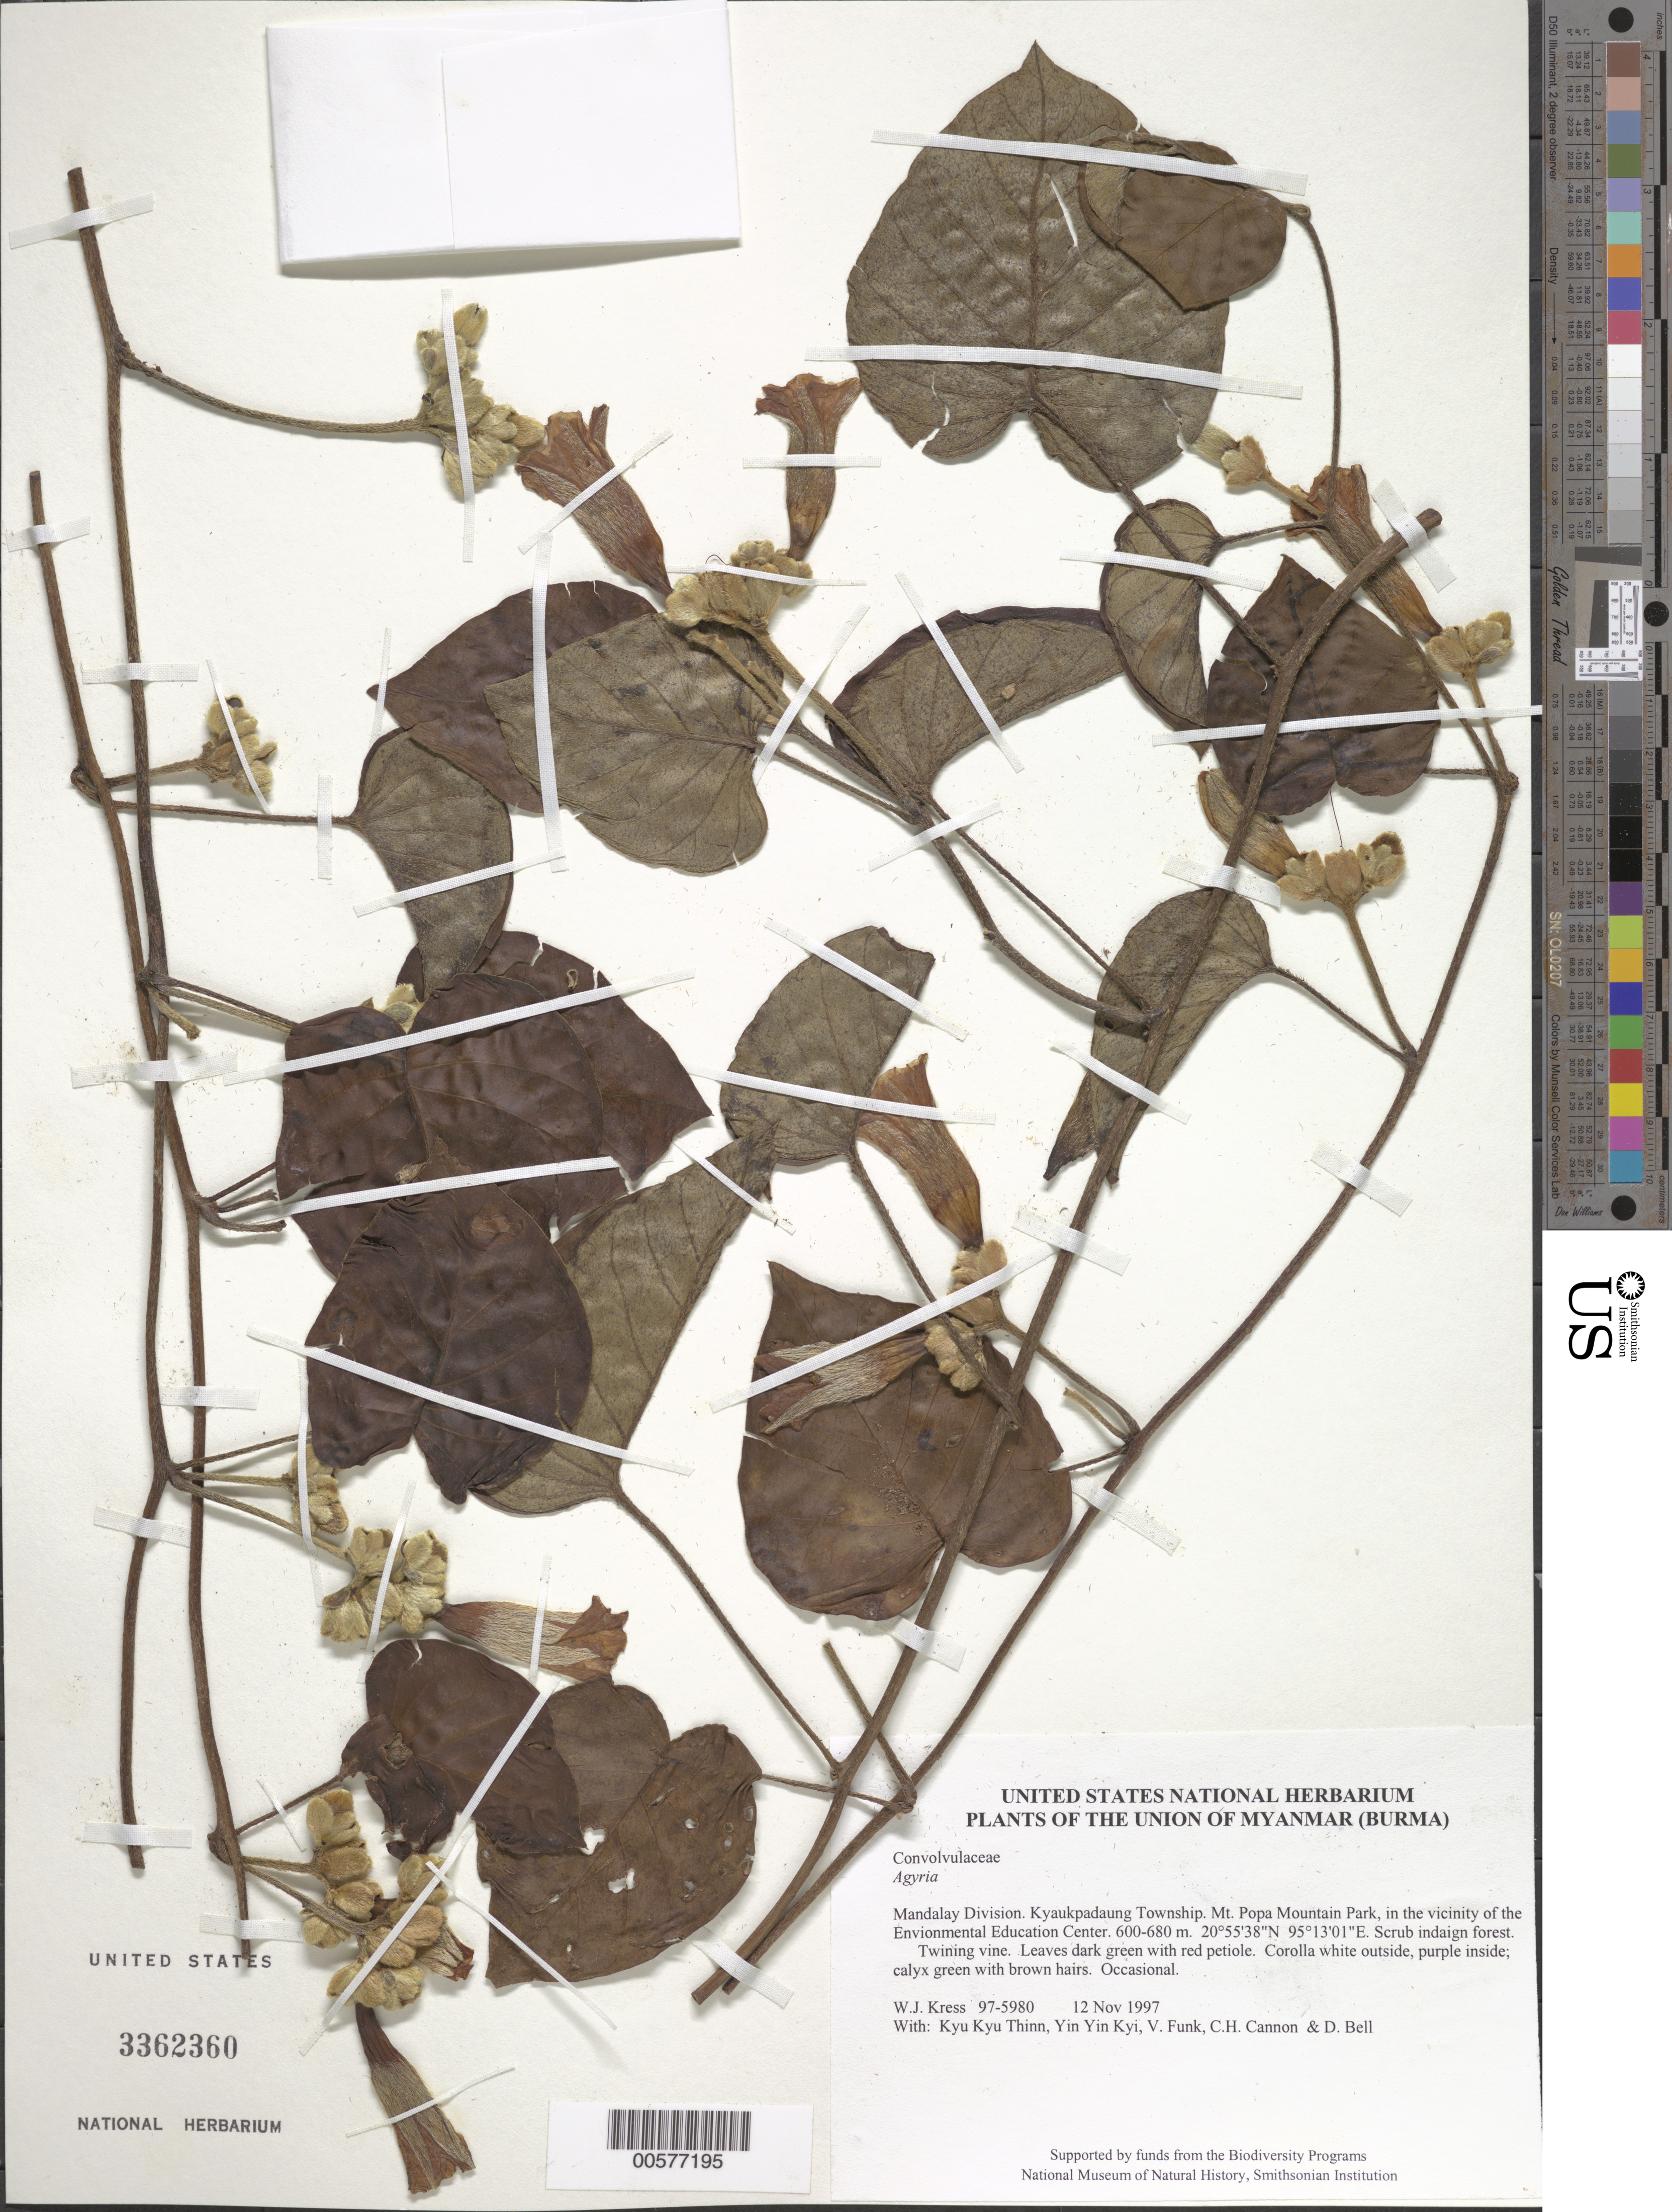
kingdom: Plantae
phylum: Tracheophyta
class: Magnoliopsida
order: Solanales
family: Convolvulaceae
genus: Argyreia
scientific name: Argyreia sp.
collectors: W. J. Kress, Kyu Kyu Thinn, Yin Yin Kyi, V. Funk, C. H. Cannon & D. A. Bell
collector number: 97-5980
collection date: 1997-11-12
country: Myanmar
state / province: Mandalay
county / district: Kyaukpadaung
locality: Mt. Popa Mountain Park, in the vicinity of the Envionmental Education Center.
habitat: Scrub indaign forest.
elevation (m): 600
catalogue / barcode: US 3362360